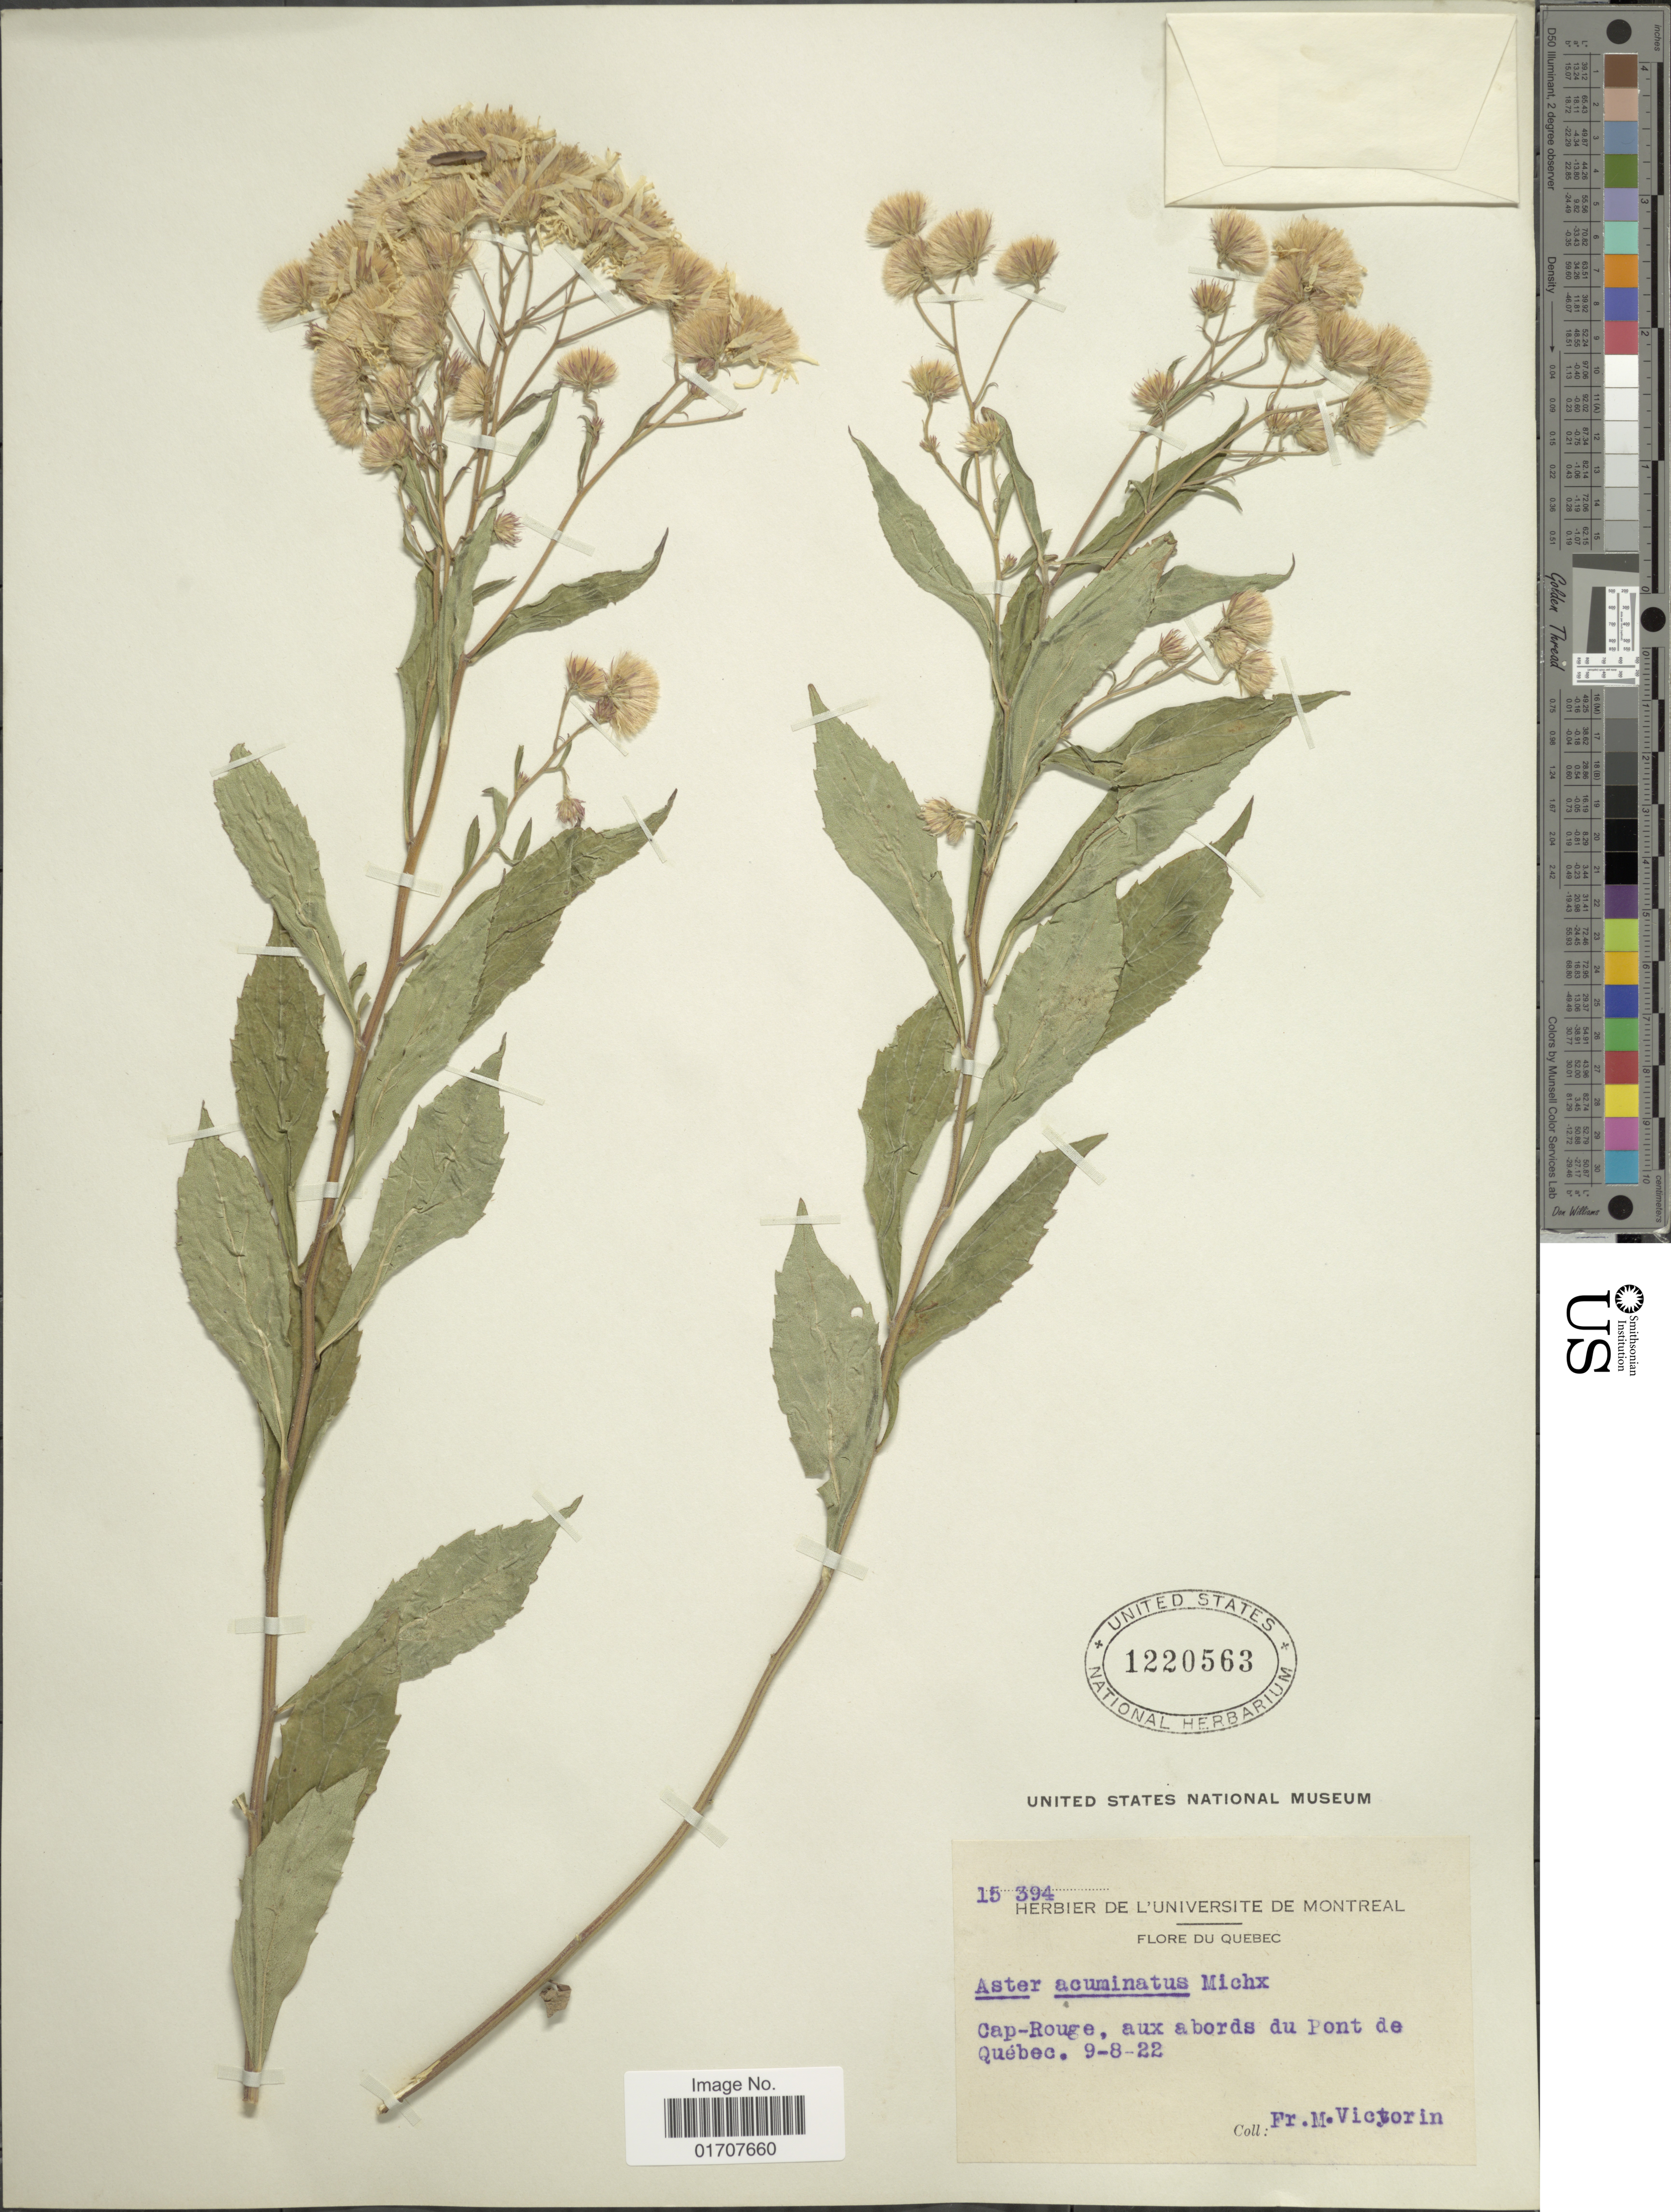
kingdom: Plantae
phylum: Tracheophyta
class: Magnoliopsida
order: Asterales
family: Asteraceae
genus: Oclemena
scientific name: Oclemena acuminata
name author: (Michx.) Greene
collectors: Fr. Marie-Victorin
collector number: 15394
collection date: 1922-08-09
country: Canada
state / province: Quebec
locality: Cap-Rouge, aux abords du Pont de Quebec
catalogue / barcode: US 1220563